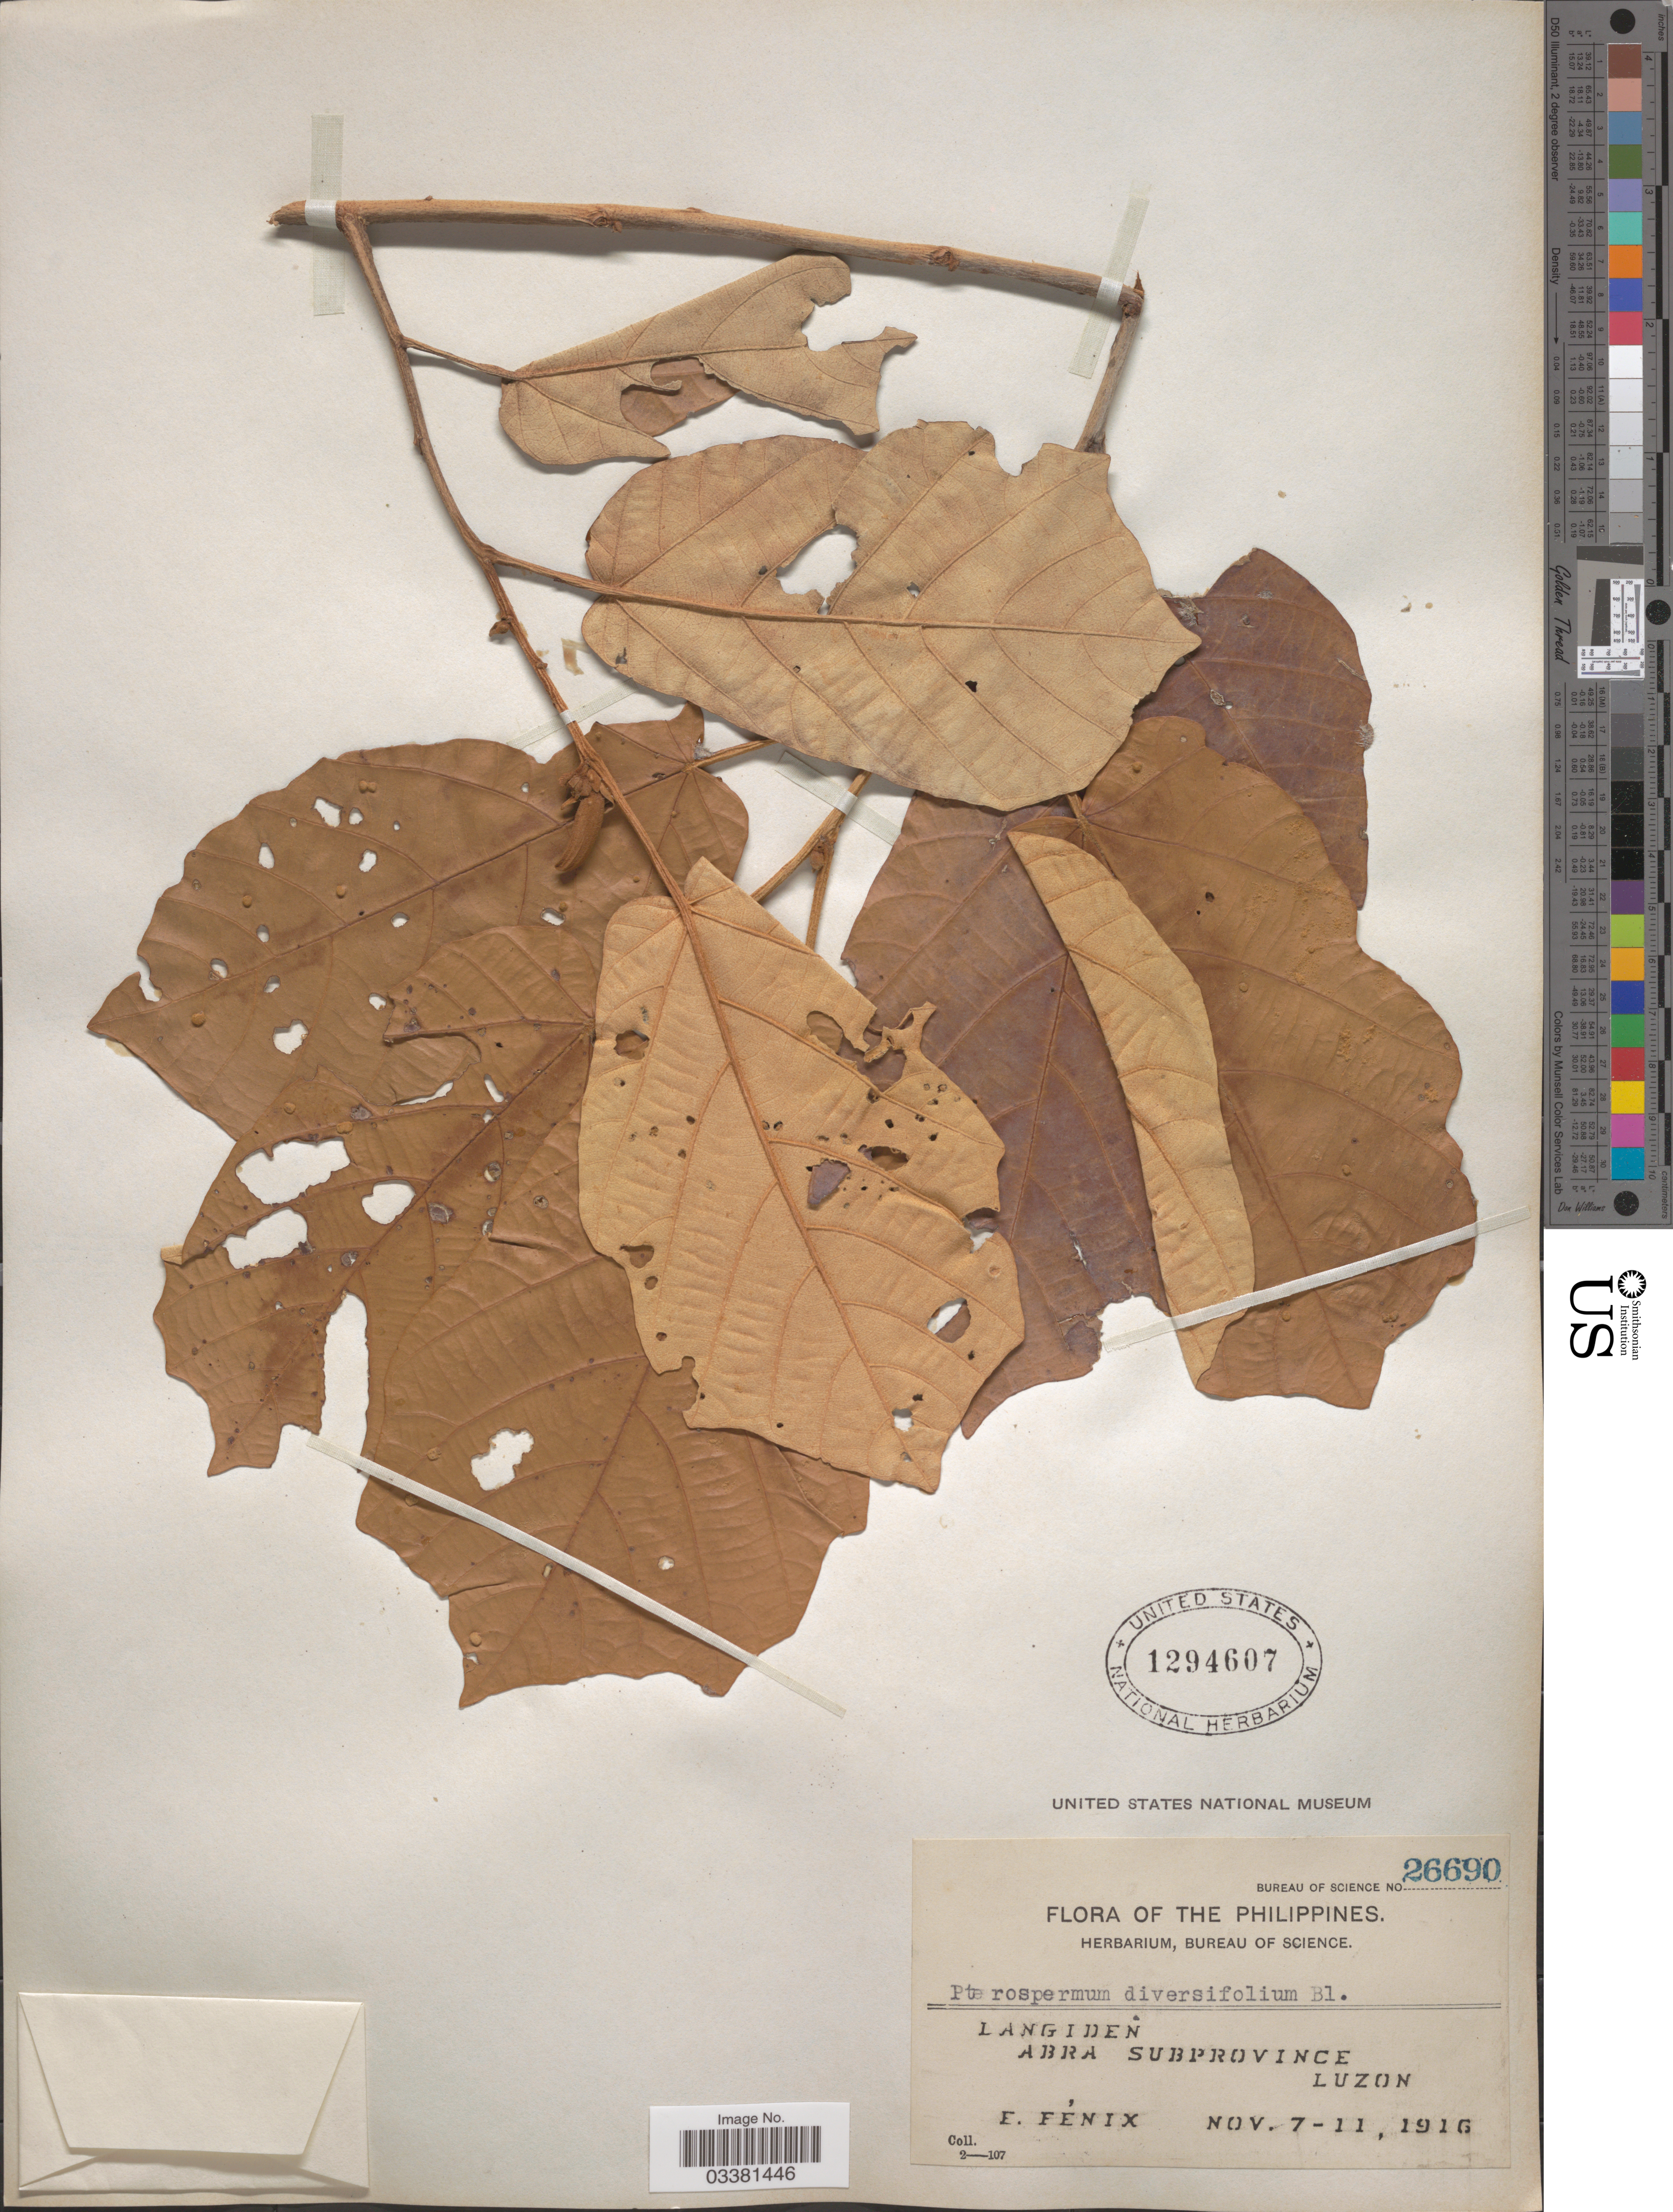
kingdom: Plantae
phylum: Tracheophyta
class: Magnoliopsida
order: Malvales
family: Malvaceae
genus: Pterospermum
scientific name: Pterospermum diversifolium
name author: Blume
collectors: E. Fénix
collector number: Bureau of Science 26690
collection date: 1916-11-07/1916-11-11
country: Philippines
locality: Langiden, Abra Subprovince, Luzon.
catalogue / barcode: US 1294607